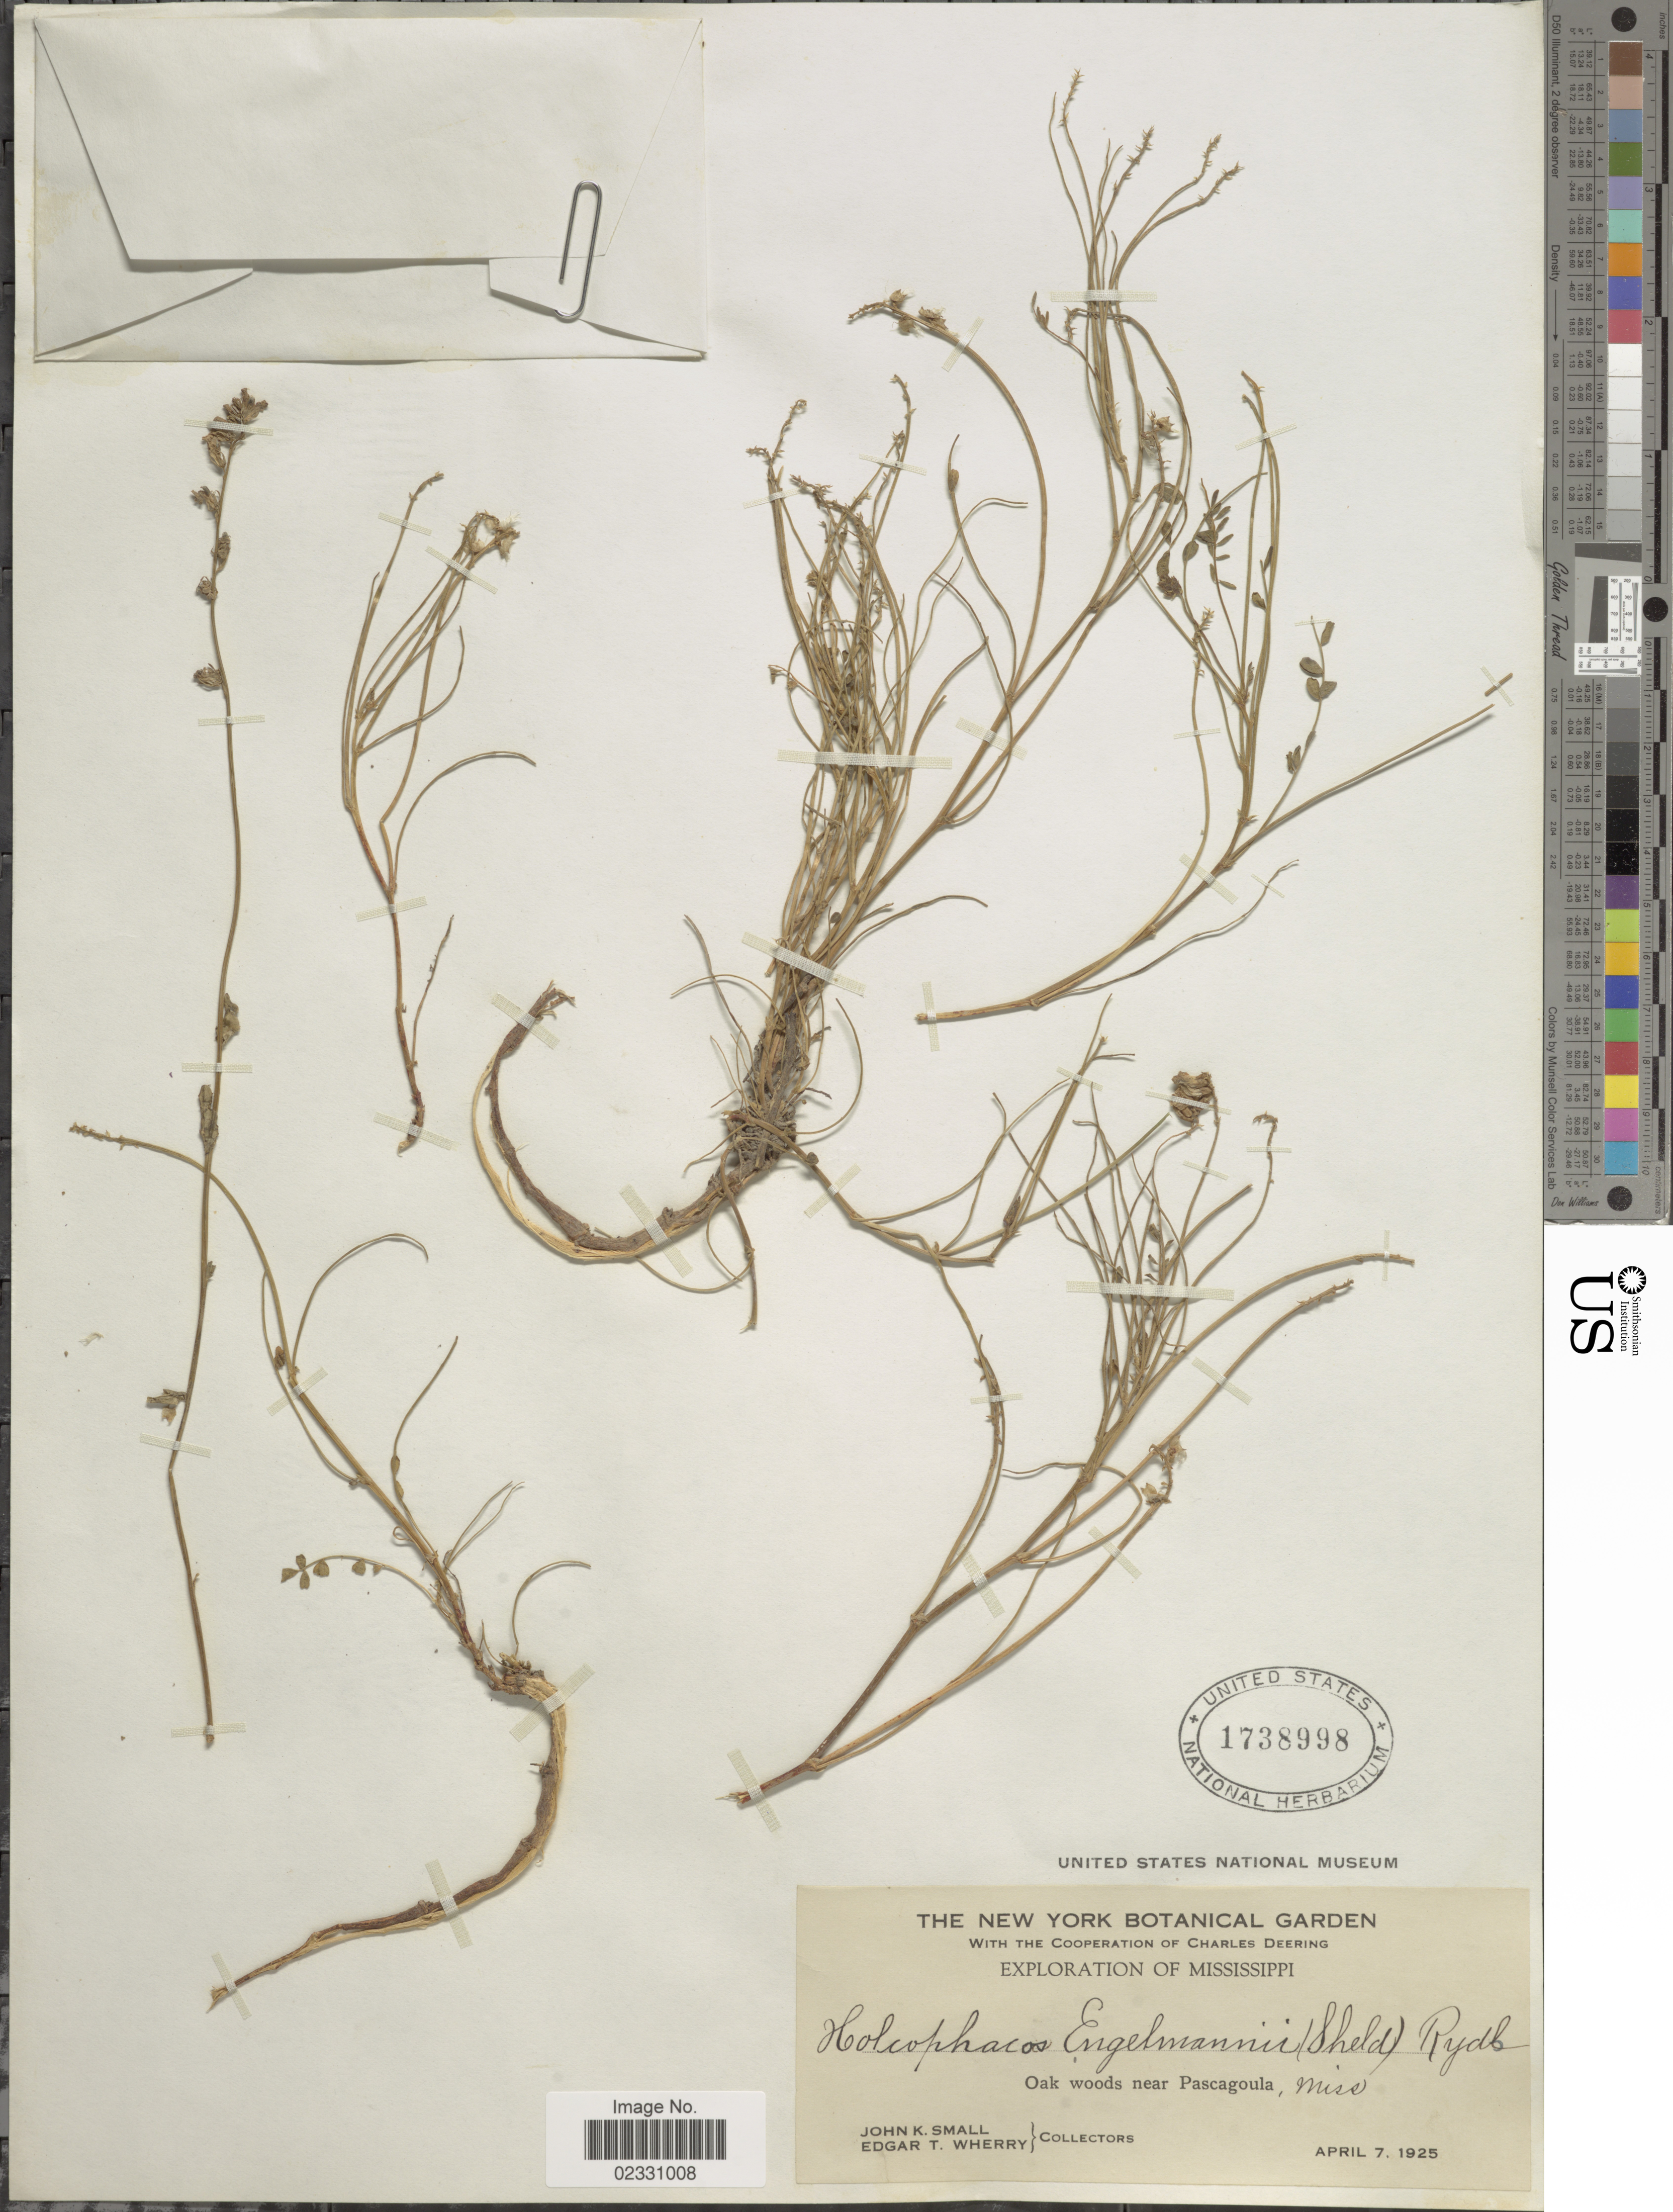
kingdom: Plantae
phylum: Tracheophyta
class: Magnoliopsida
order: Fabales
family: Fabaceae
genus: Astragalus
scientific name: Astragalus engelmanni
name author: E. Sheld.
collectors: J. K. Small & E. T. Wherry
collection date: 1925-04-07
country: United States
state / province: Mississippi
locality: Oak woods near Pascagoula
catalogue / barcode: US 1738998